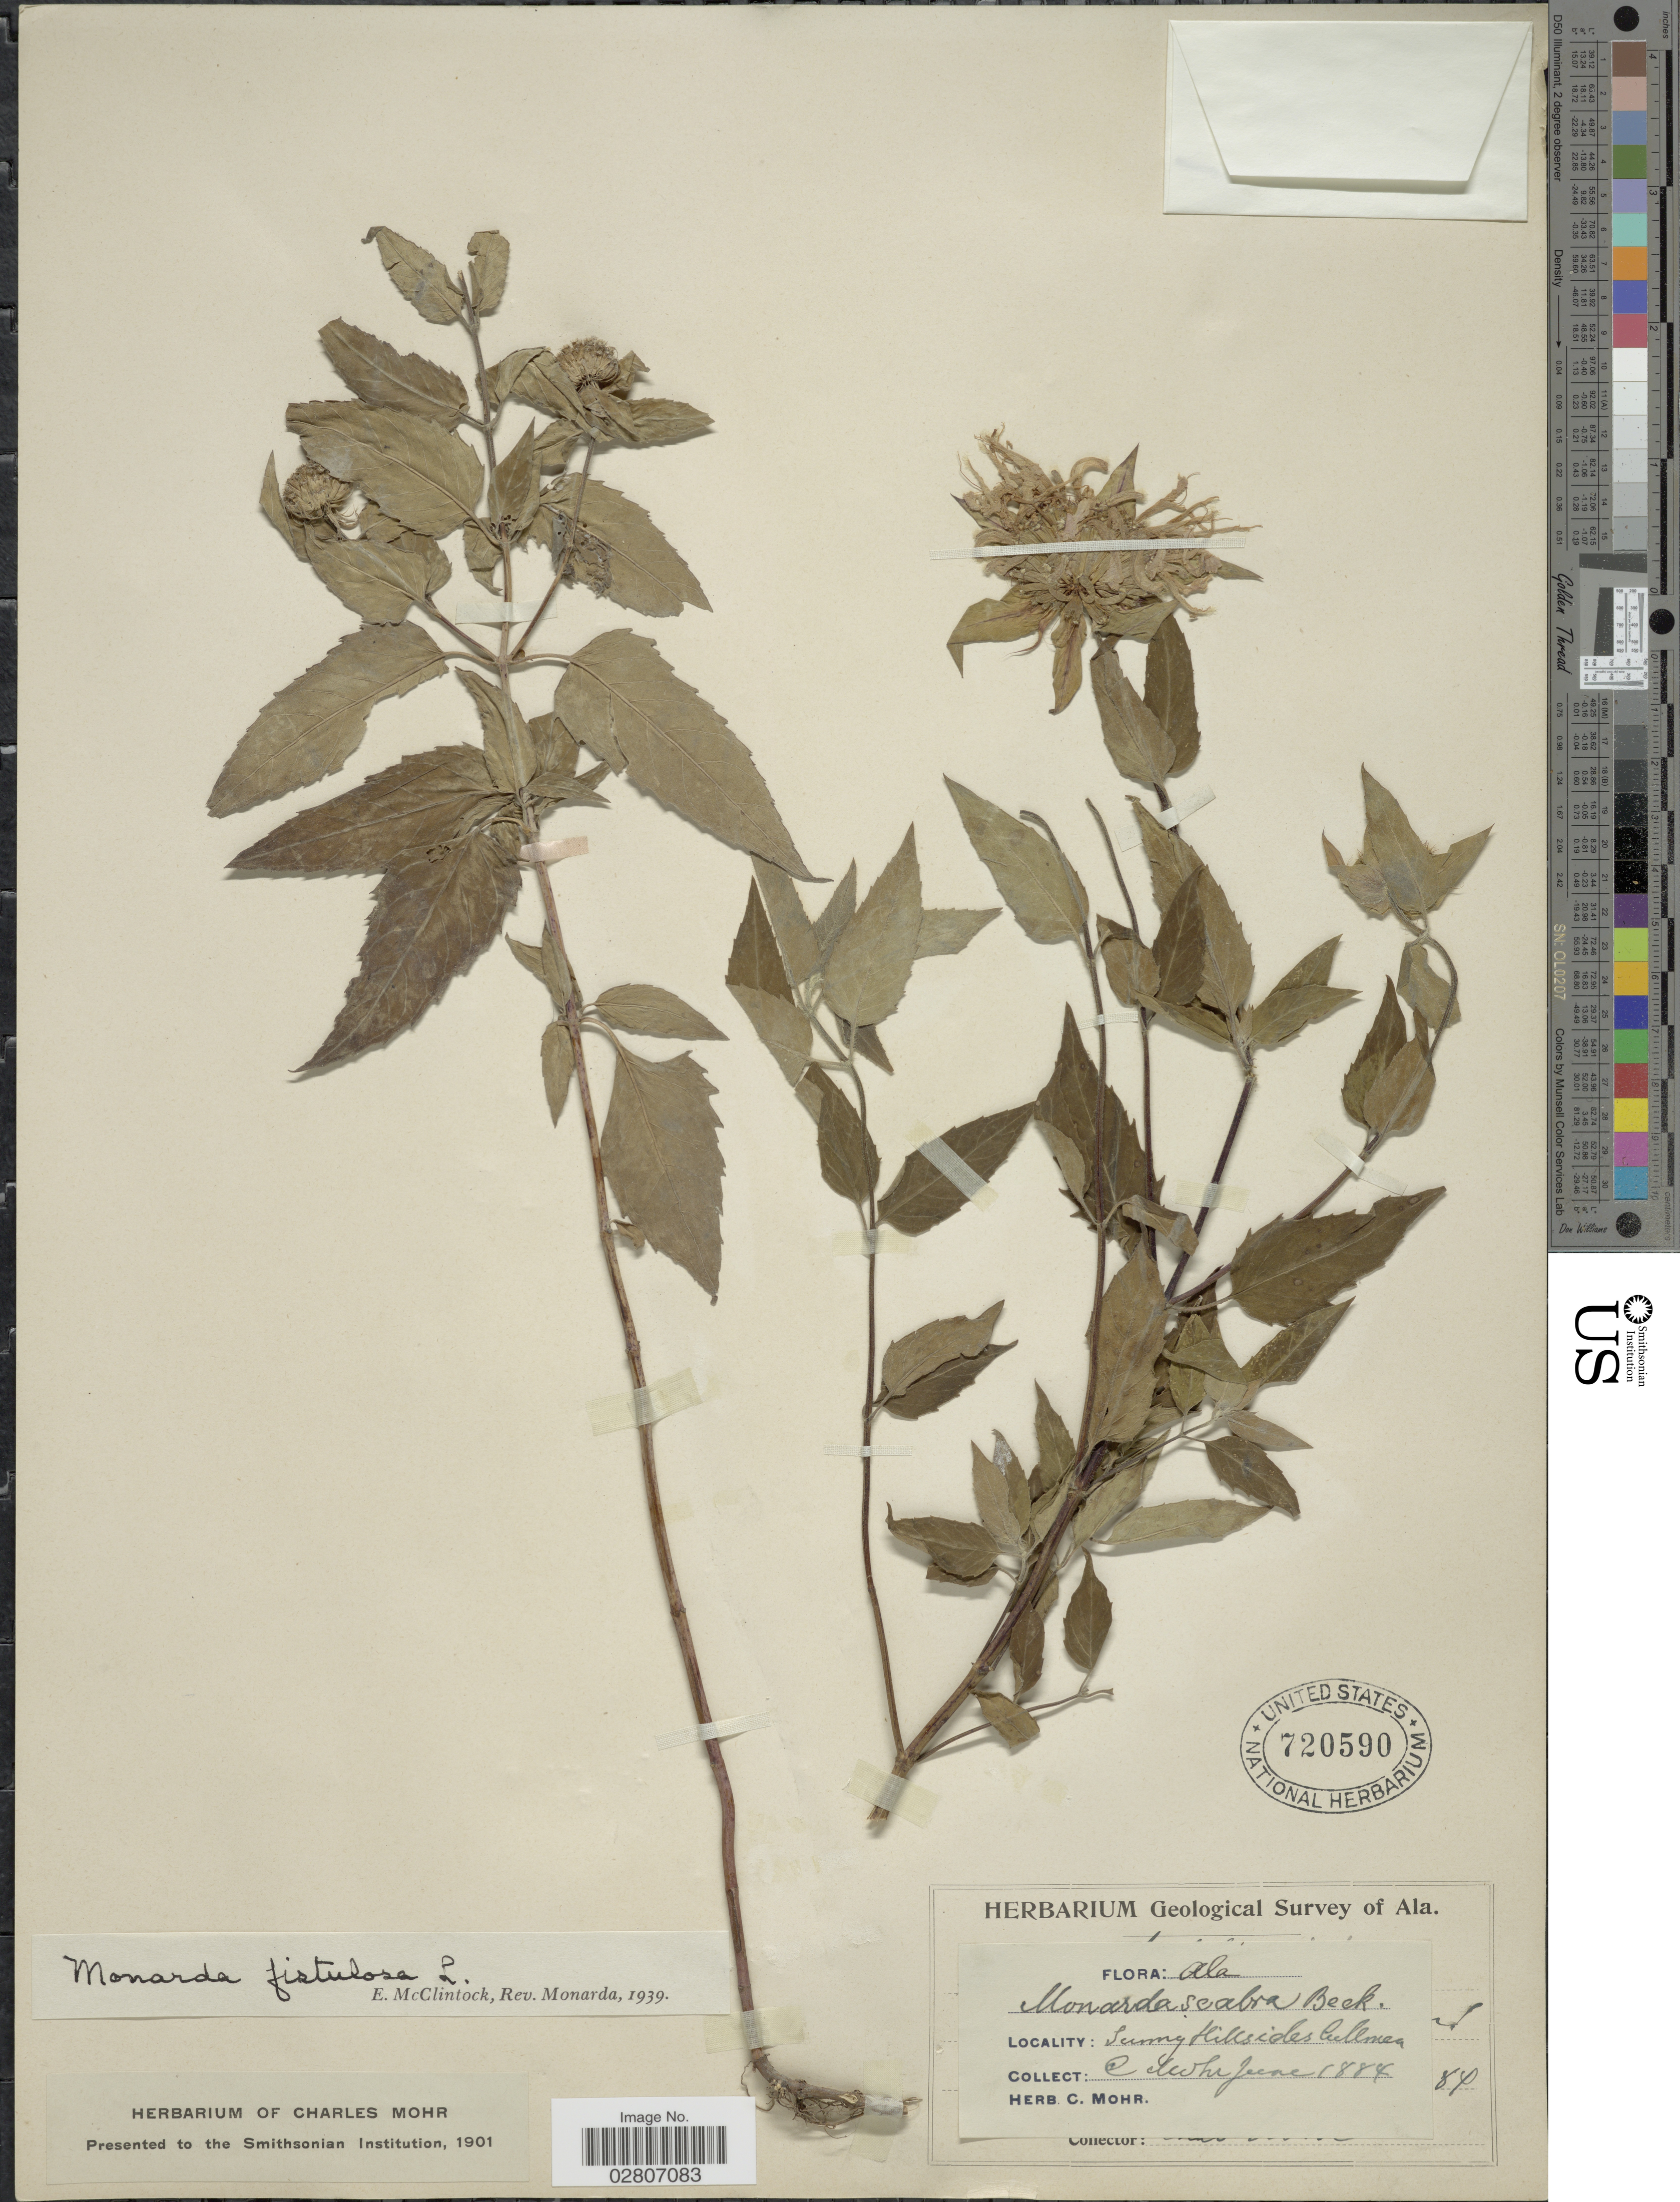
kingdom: Plantae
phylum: Tracheophyta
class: Magnoliopsida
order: Lamiales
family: Lamiaceae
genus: Monarda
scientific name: Monarda fistulosa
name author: L.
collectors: Mohr, C. T. (herbarium)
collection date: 1884-06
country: United States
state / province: Alabama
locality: Sunny Hillsides. Cullman.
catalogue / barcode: US 720590